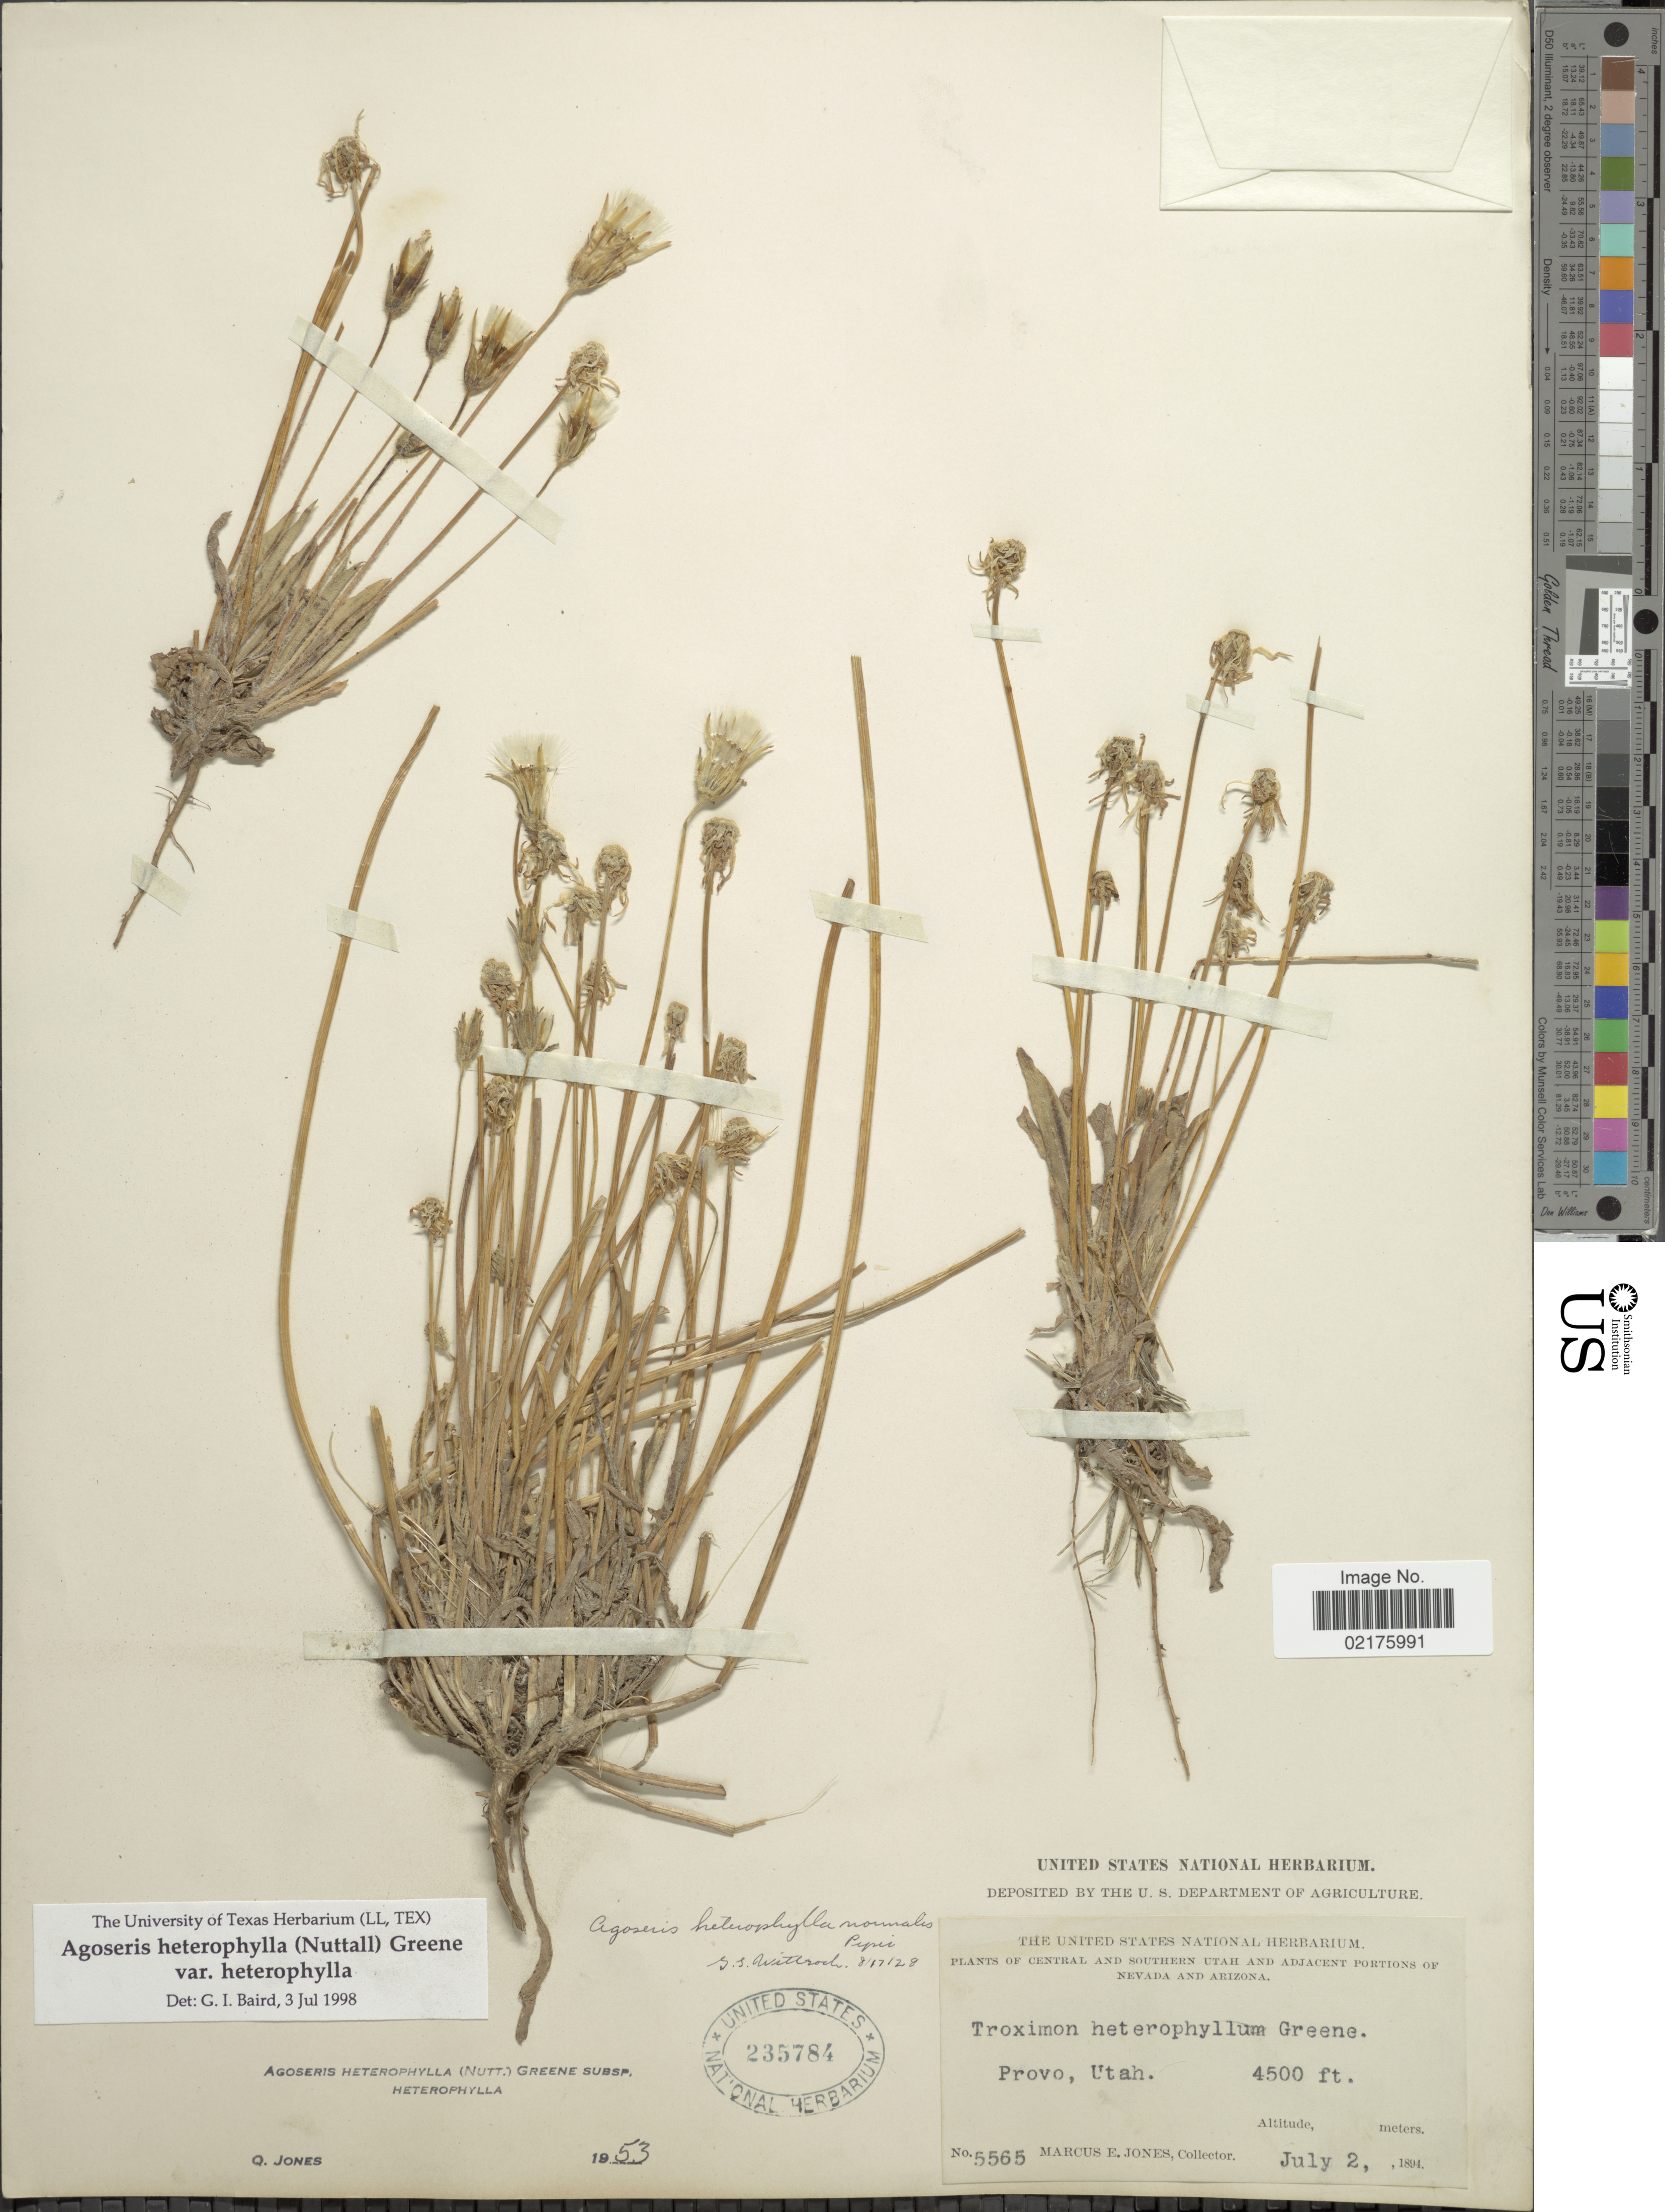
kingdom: Plantae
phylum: Tracheophyta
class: Magnoliopsida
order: Asterales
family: Asteraceae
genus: Agoseris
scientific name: Agoseris heterophylla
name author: (Nutt.) Greene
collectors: M. E. Jones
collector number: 5565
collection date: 1894-07-02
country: United States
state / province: Utah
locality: Central and Southern Utah, Provo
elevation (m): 1372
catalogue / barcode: US 235784